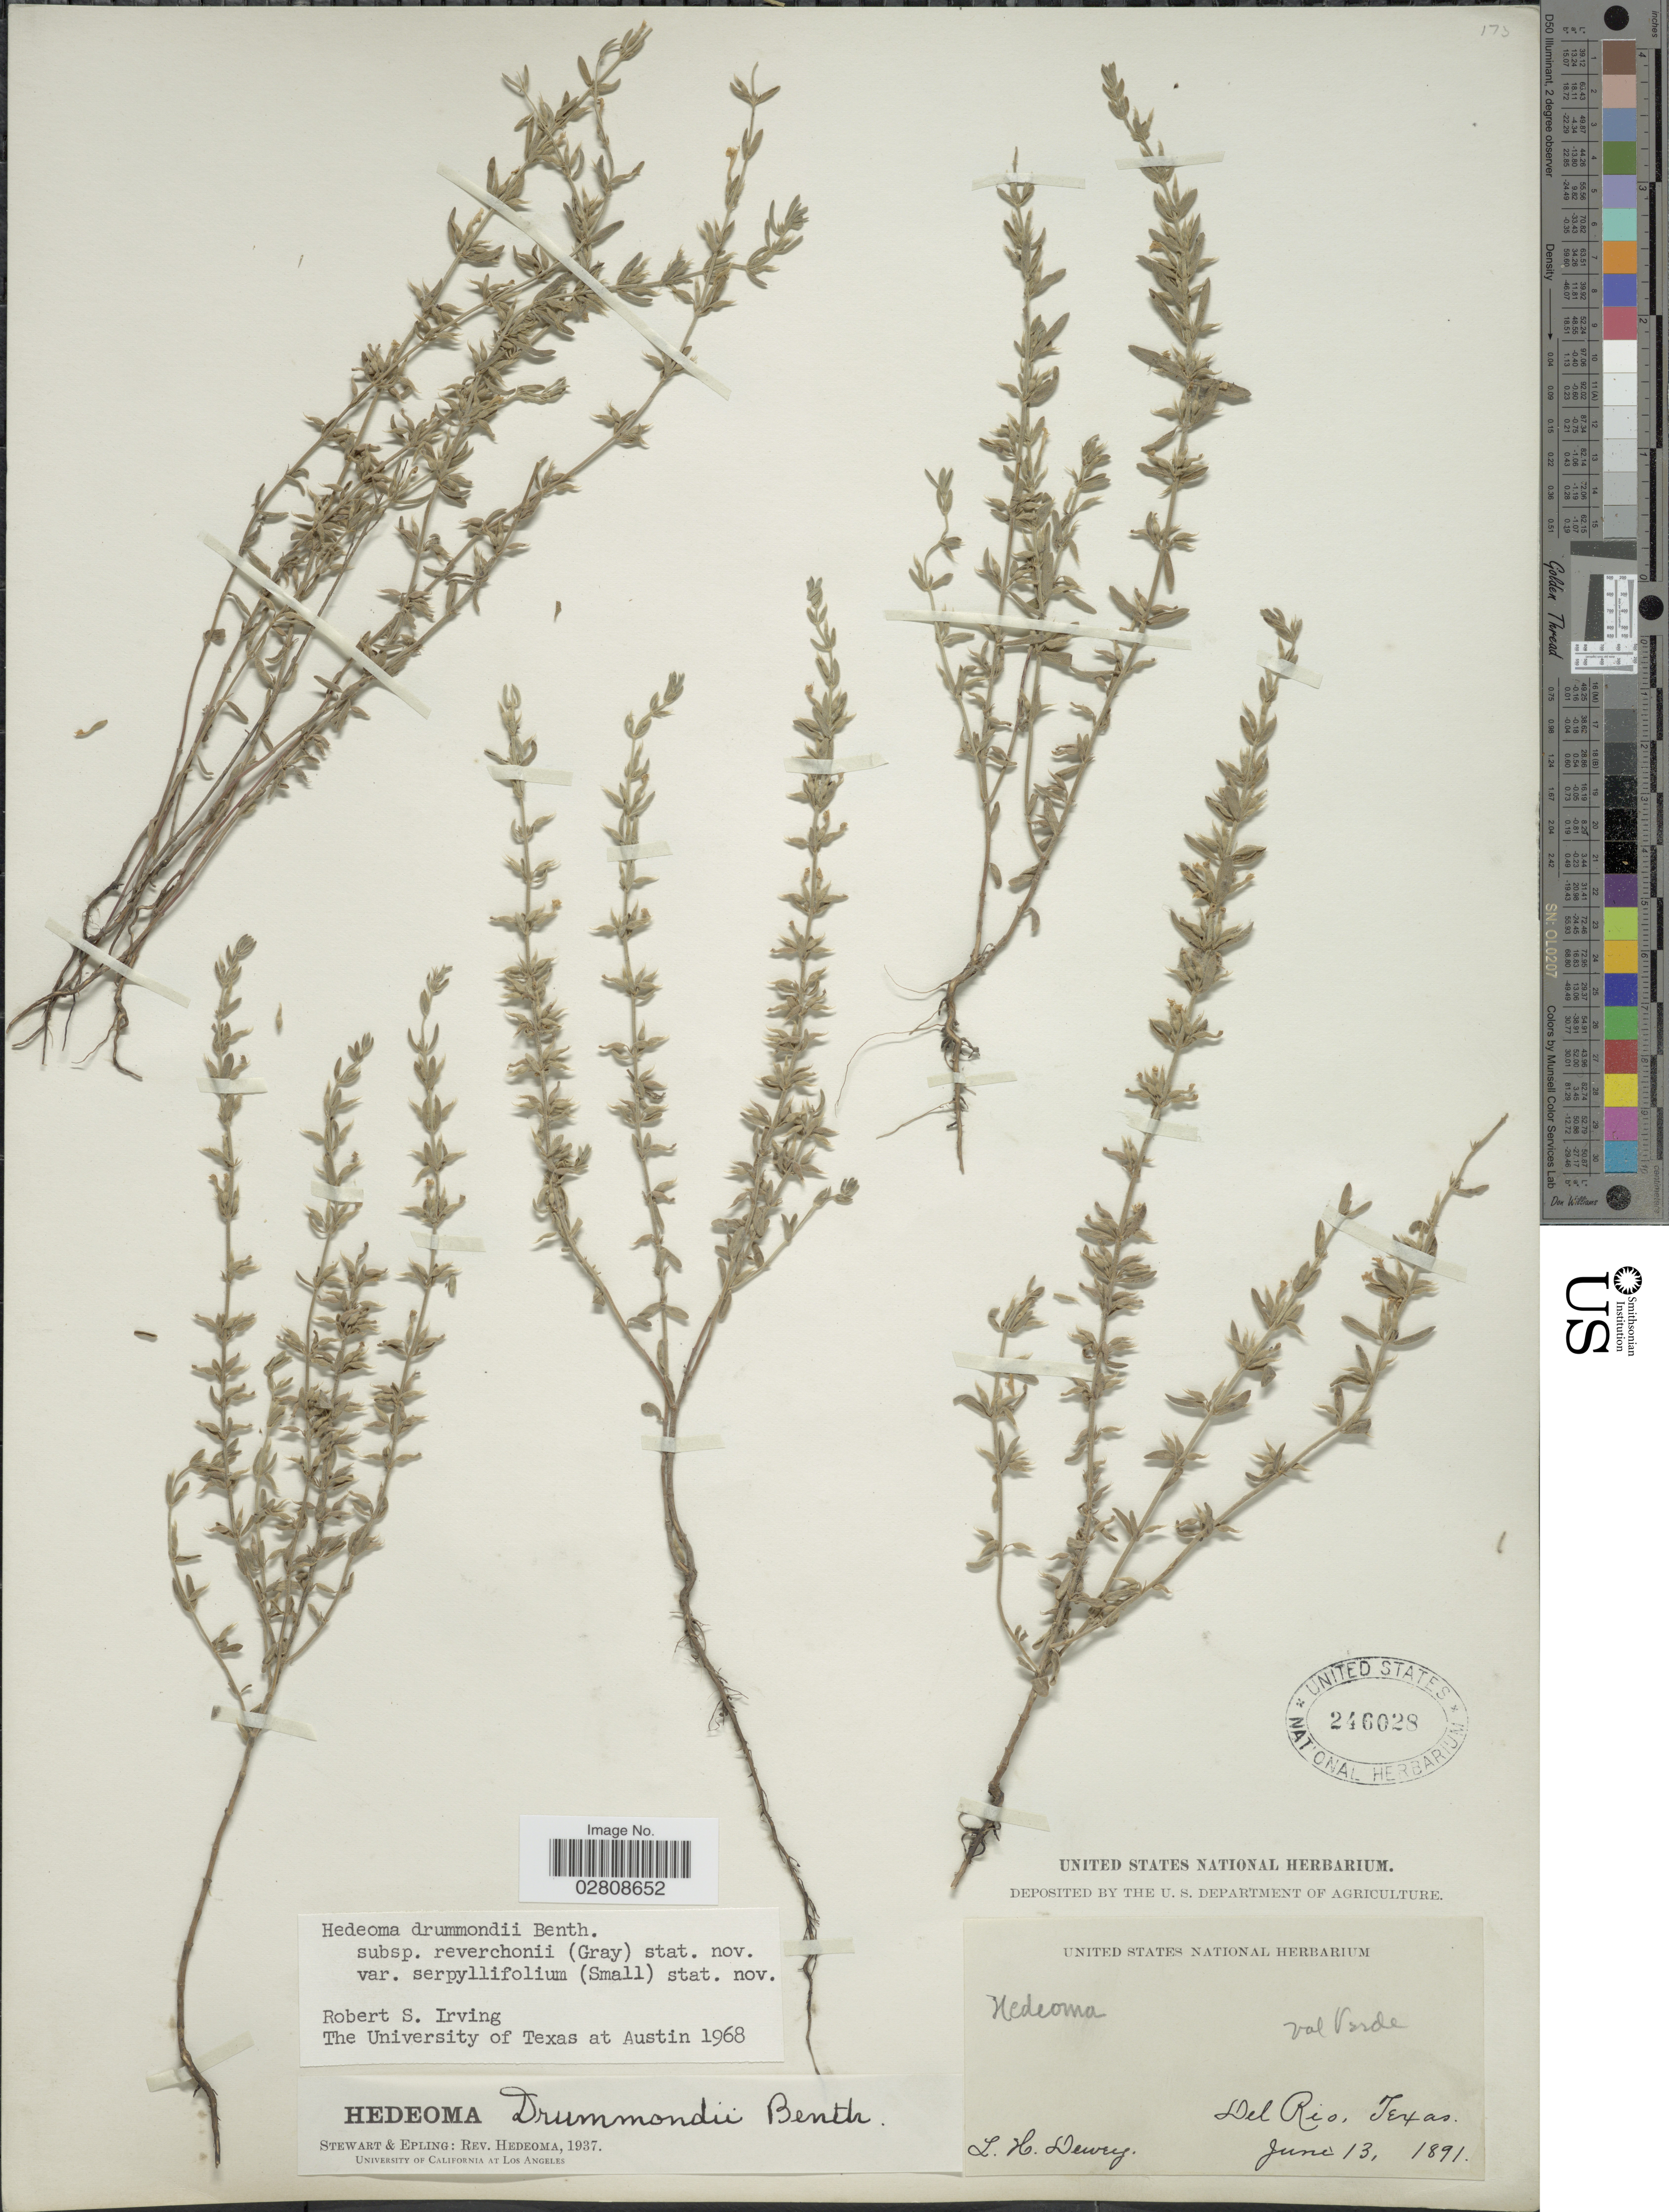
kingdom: Plantae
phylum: Tracheophyta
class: Magnoliopsida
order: Lamiales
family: Lamiaceae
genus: Hedeoma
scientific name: Hedeoma drummondii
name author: Benth.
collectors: L. H. Dewey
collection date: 1891-06-13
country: United States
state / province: Texas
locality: Del Rio.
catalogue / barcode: US 246028